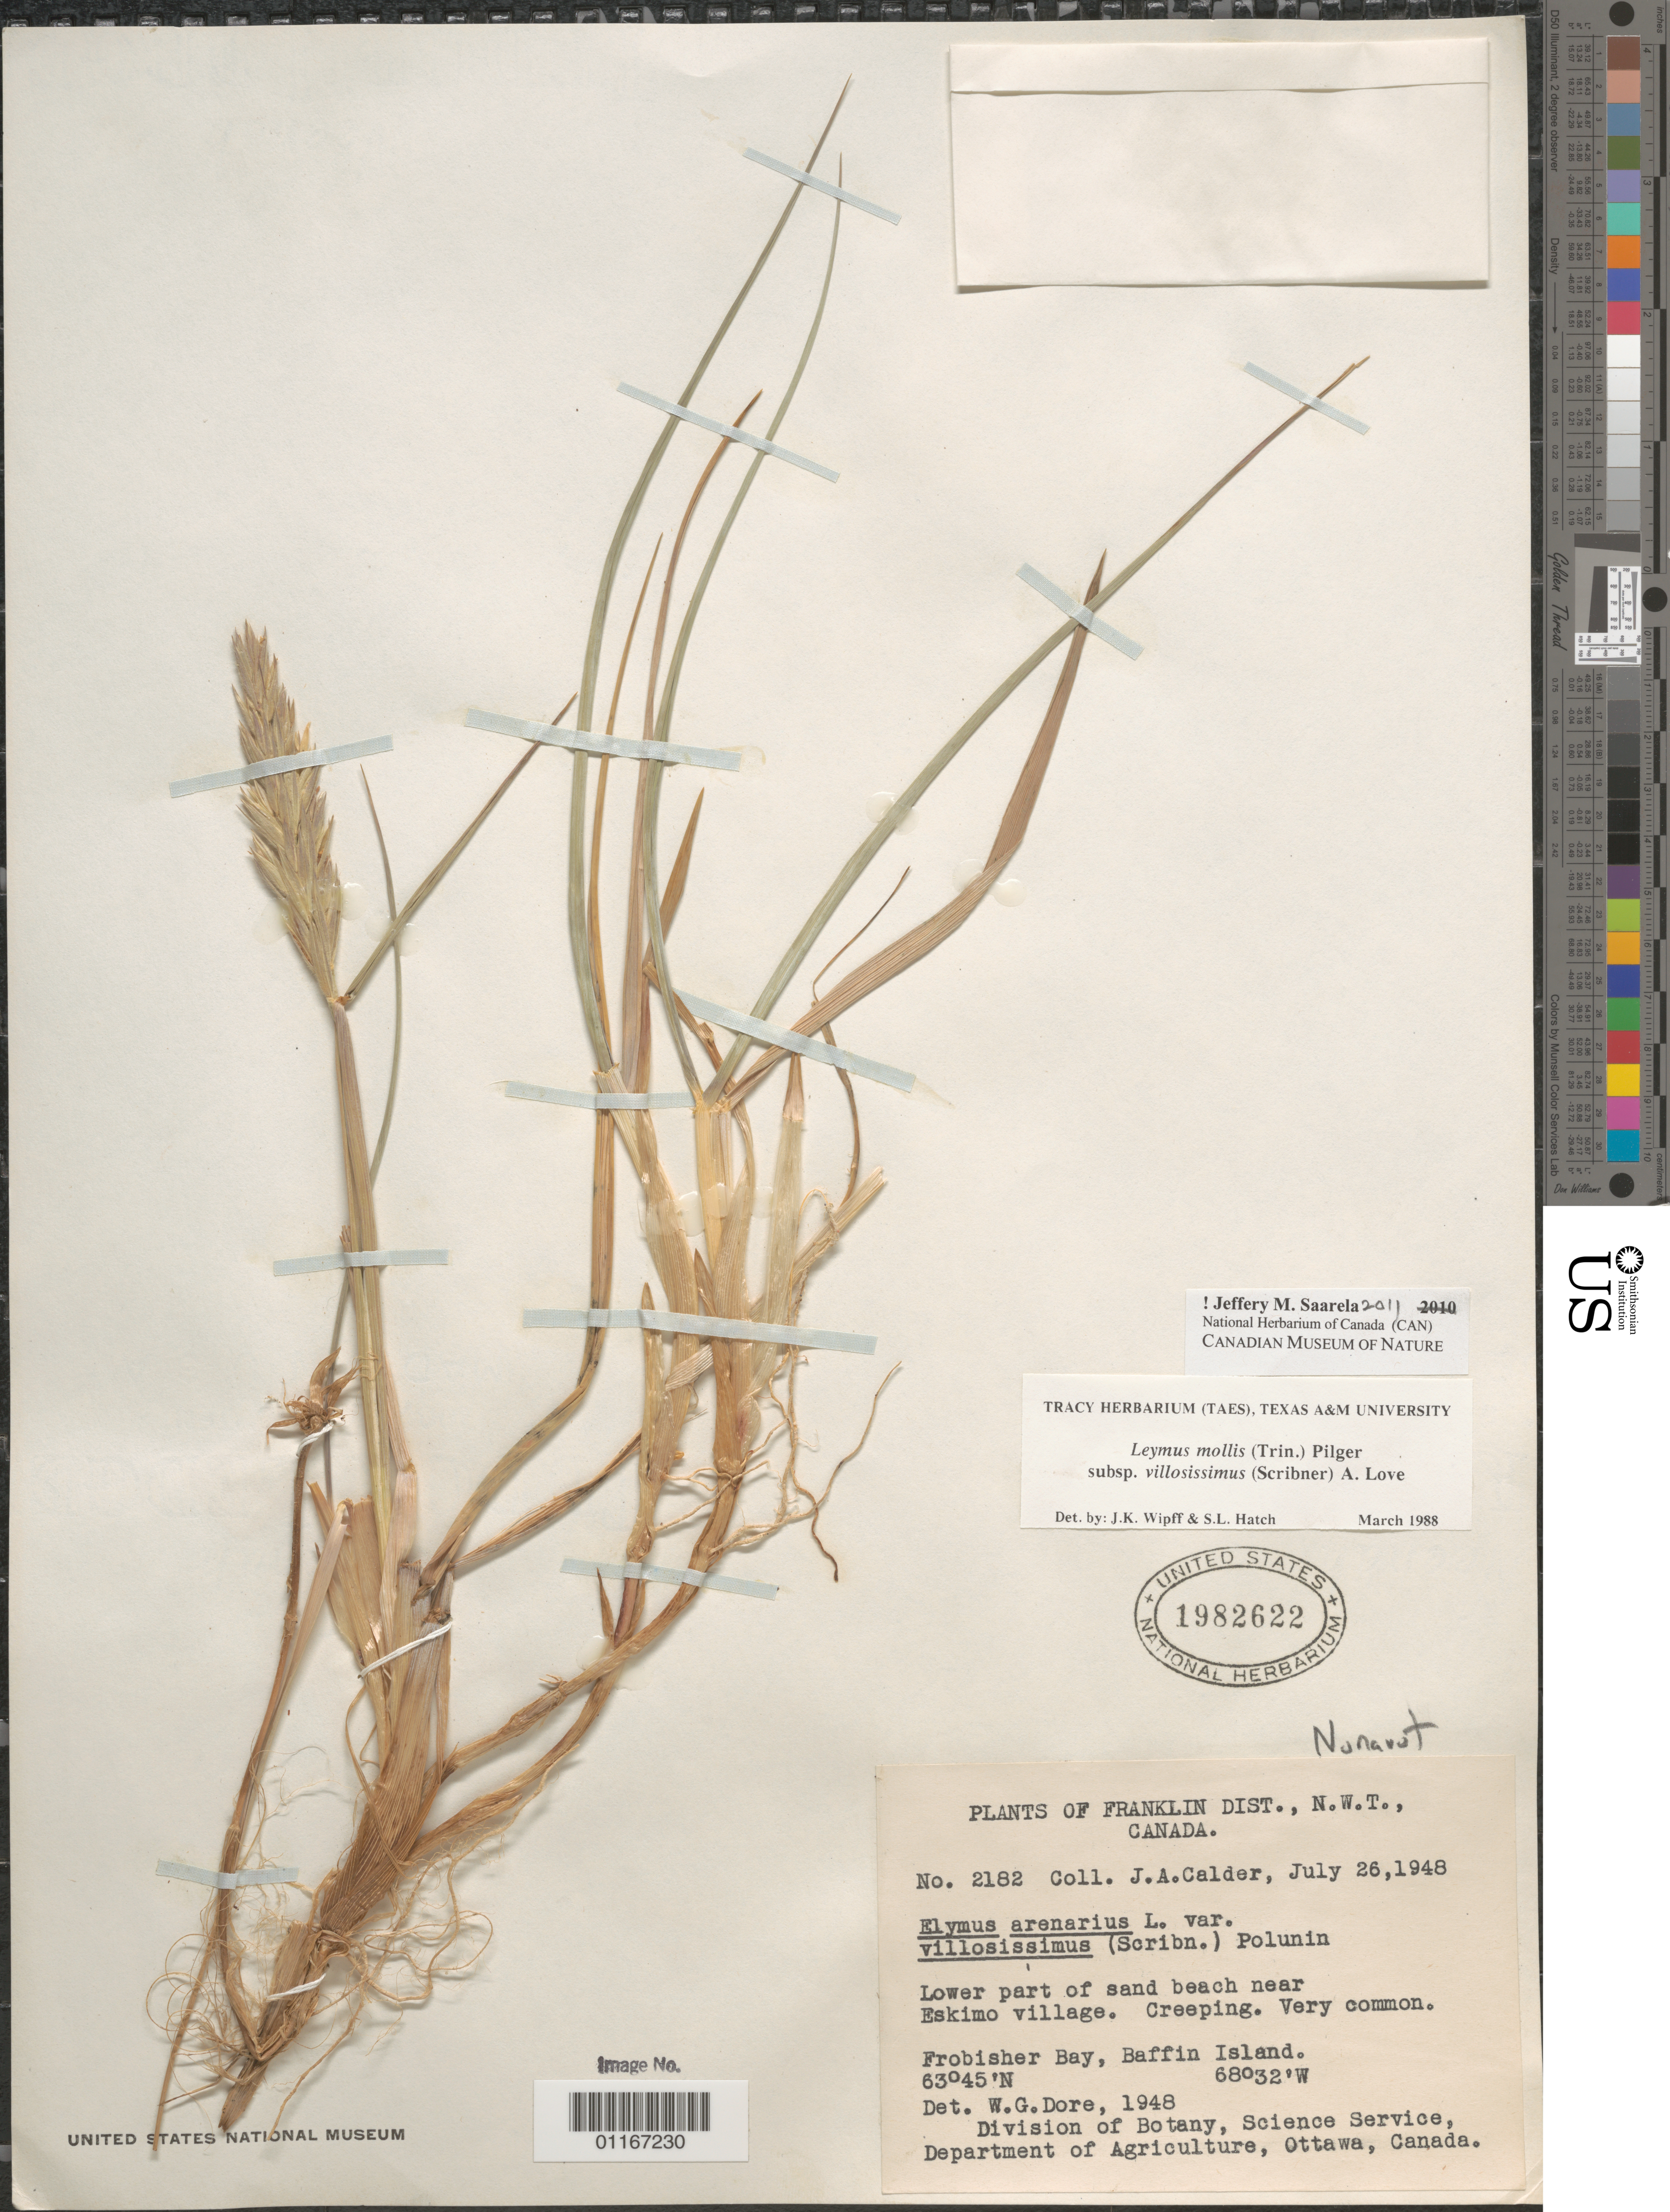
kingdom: Plantae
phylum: Tracheophyta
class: Liliopsida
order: Poales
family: Poaceae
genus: Leymus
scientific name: Leymus mollis subsp. villosissimus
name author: (Scribn.) Á. Löve & D. Löve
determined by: Wipff, J. K.; Hatch, S. L.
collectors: J. A. Calder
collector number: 2182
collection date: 1948-07-26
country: Canada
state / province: Northwest Territories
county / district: Franklin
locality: Frobisher Bay, Baffin Island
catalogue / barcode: US 1982622